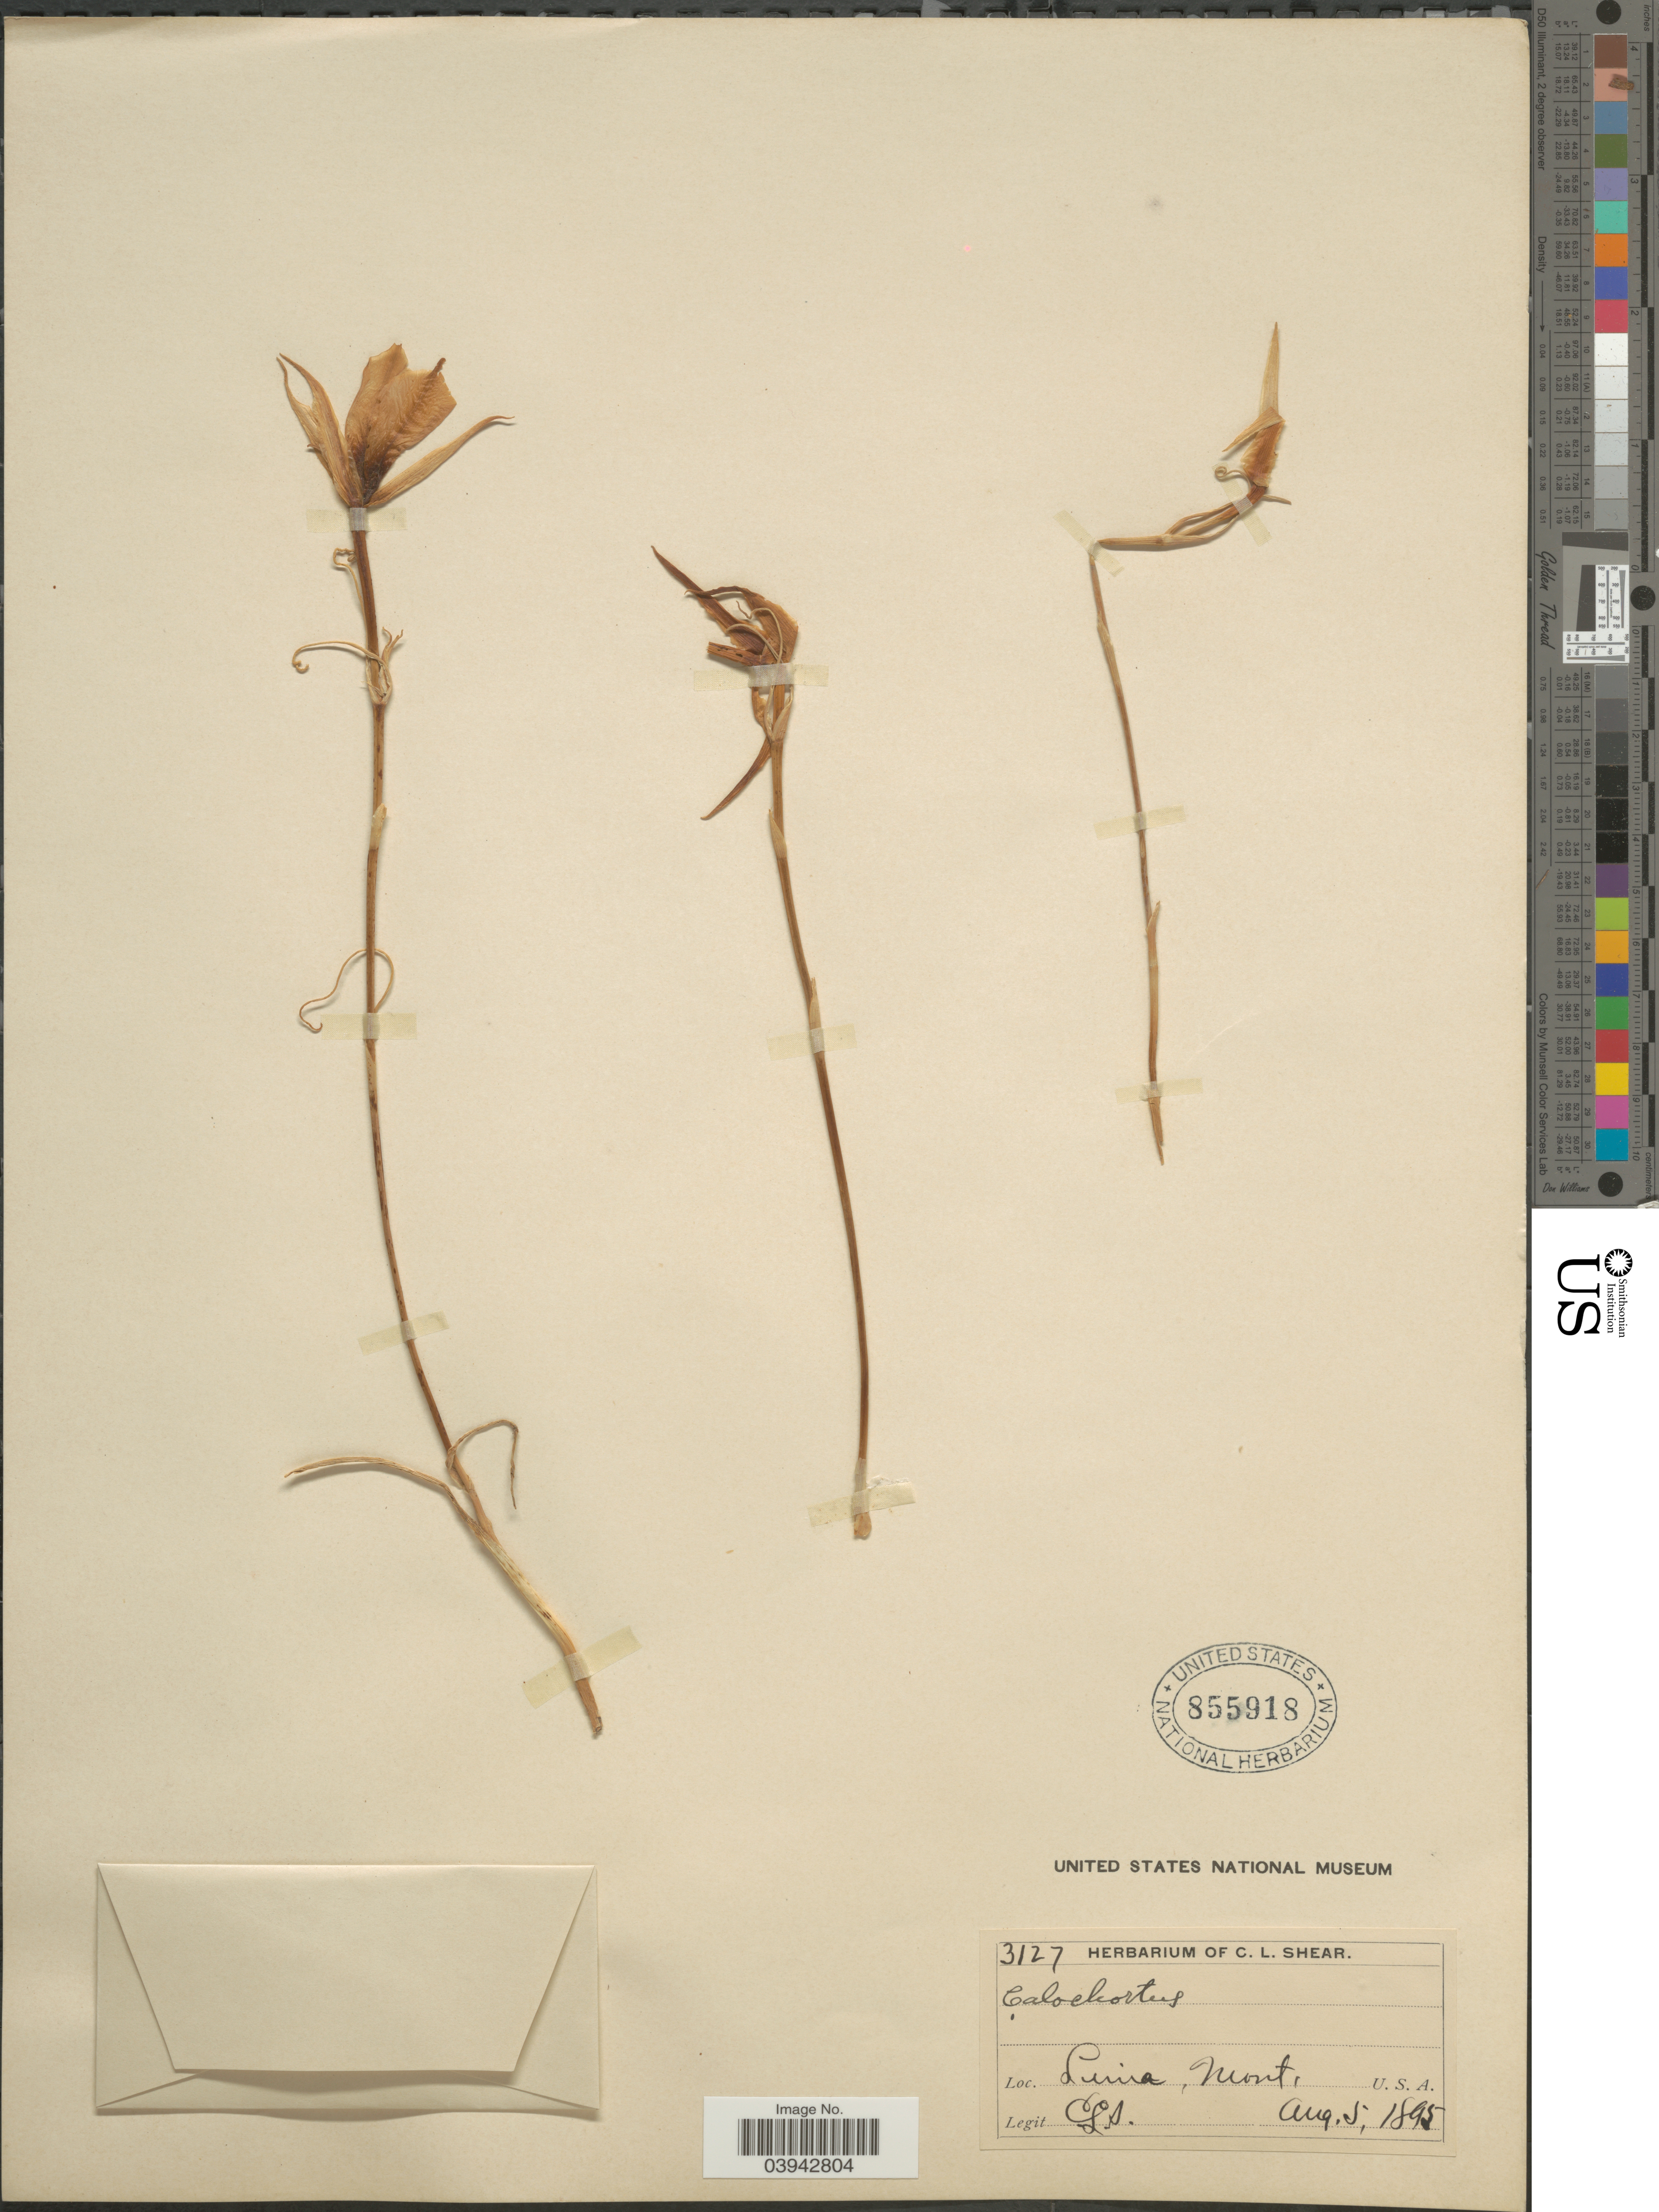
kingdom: Plantae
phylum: Tracheophyta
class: Liliopsida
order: Liliales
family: Liliaceae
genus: Calochortus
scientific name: Calochortus macrocarpus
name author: Douglas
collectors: C. L. Shear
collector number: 3127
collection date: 1895-08-05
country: United States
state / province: Montana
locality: Lima.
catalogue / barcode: US 855918